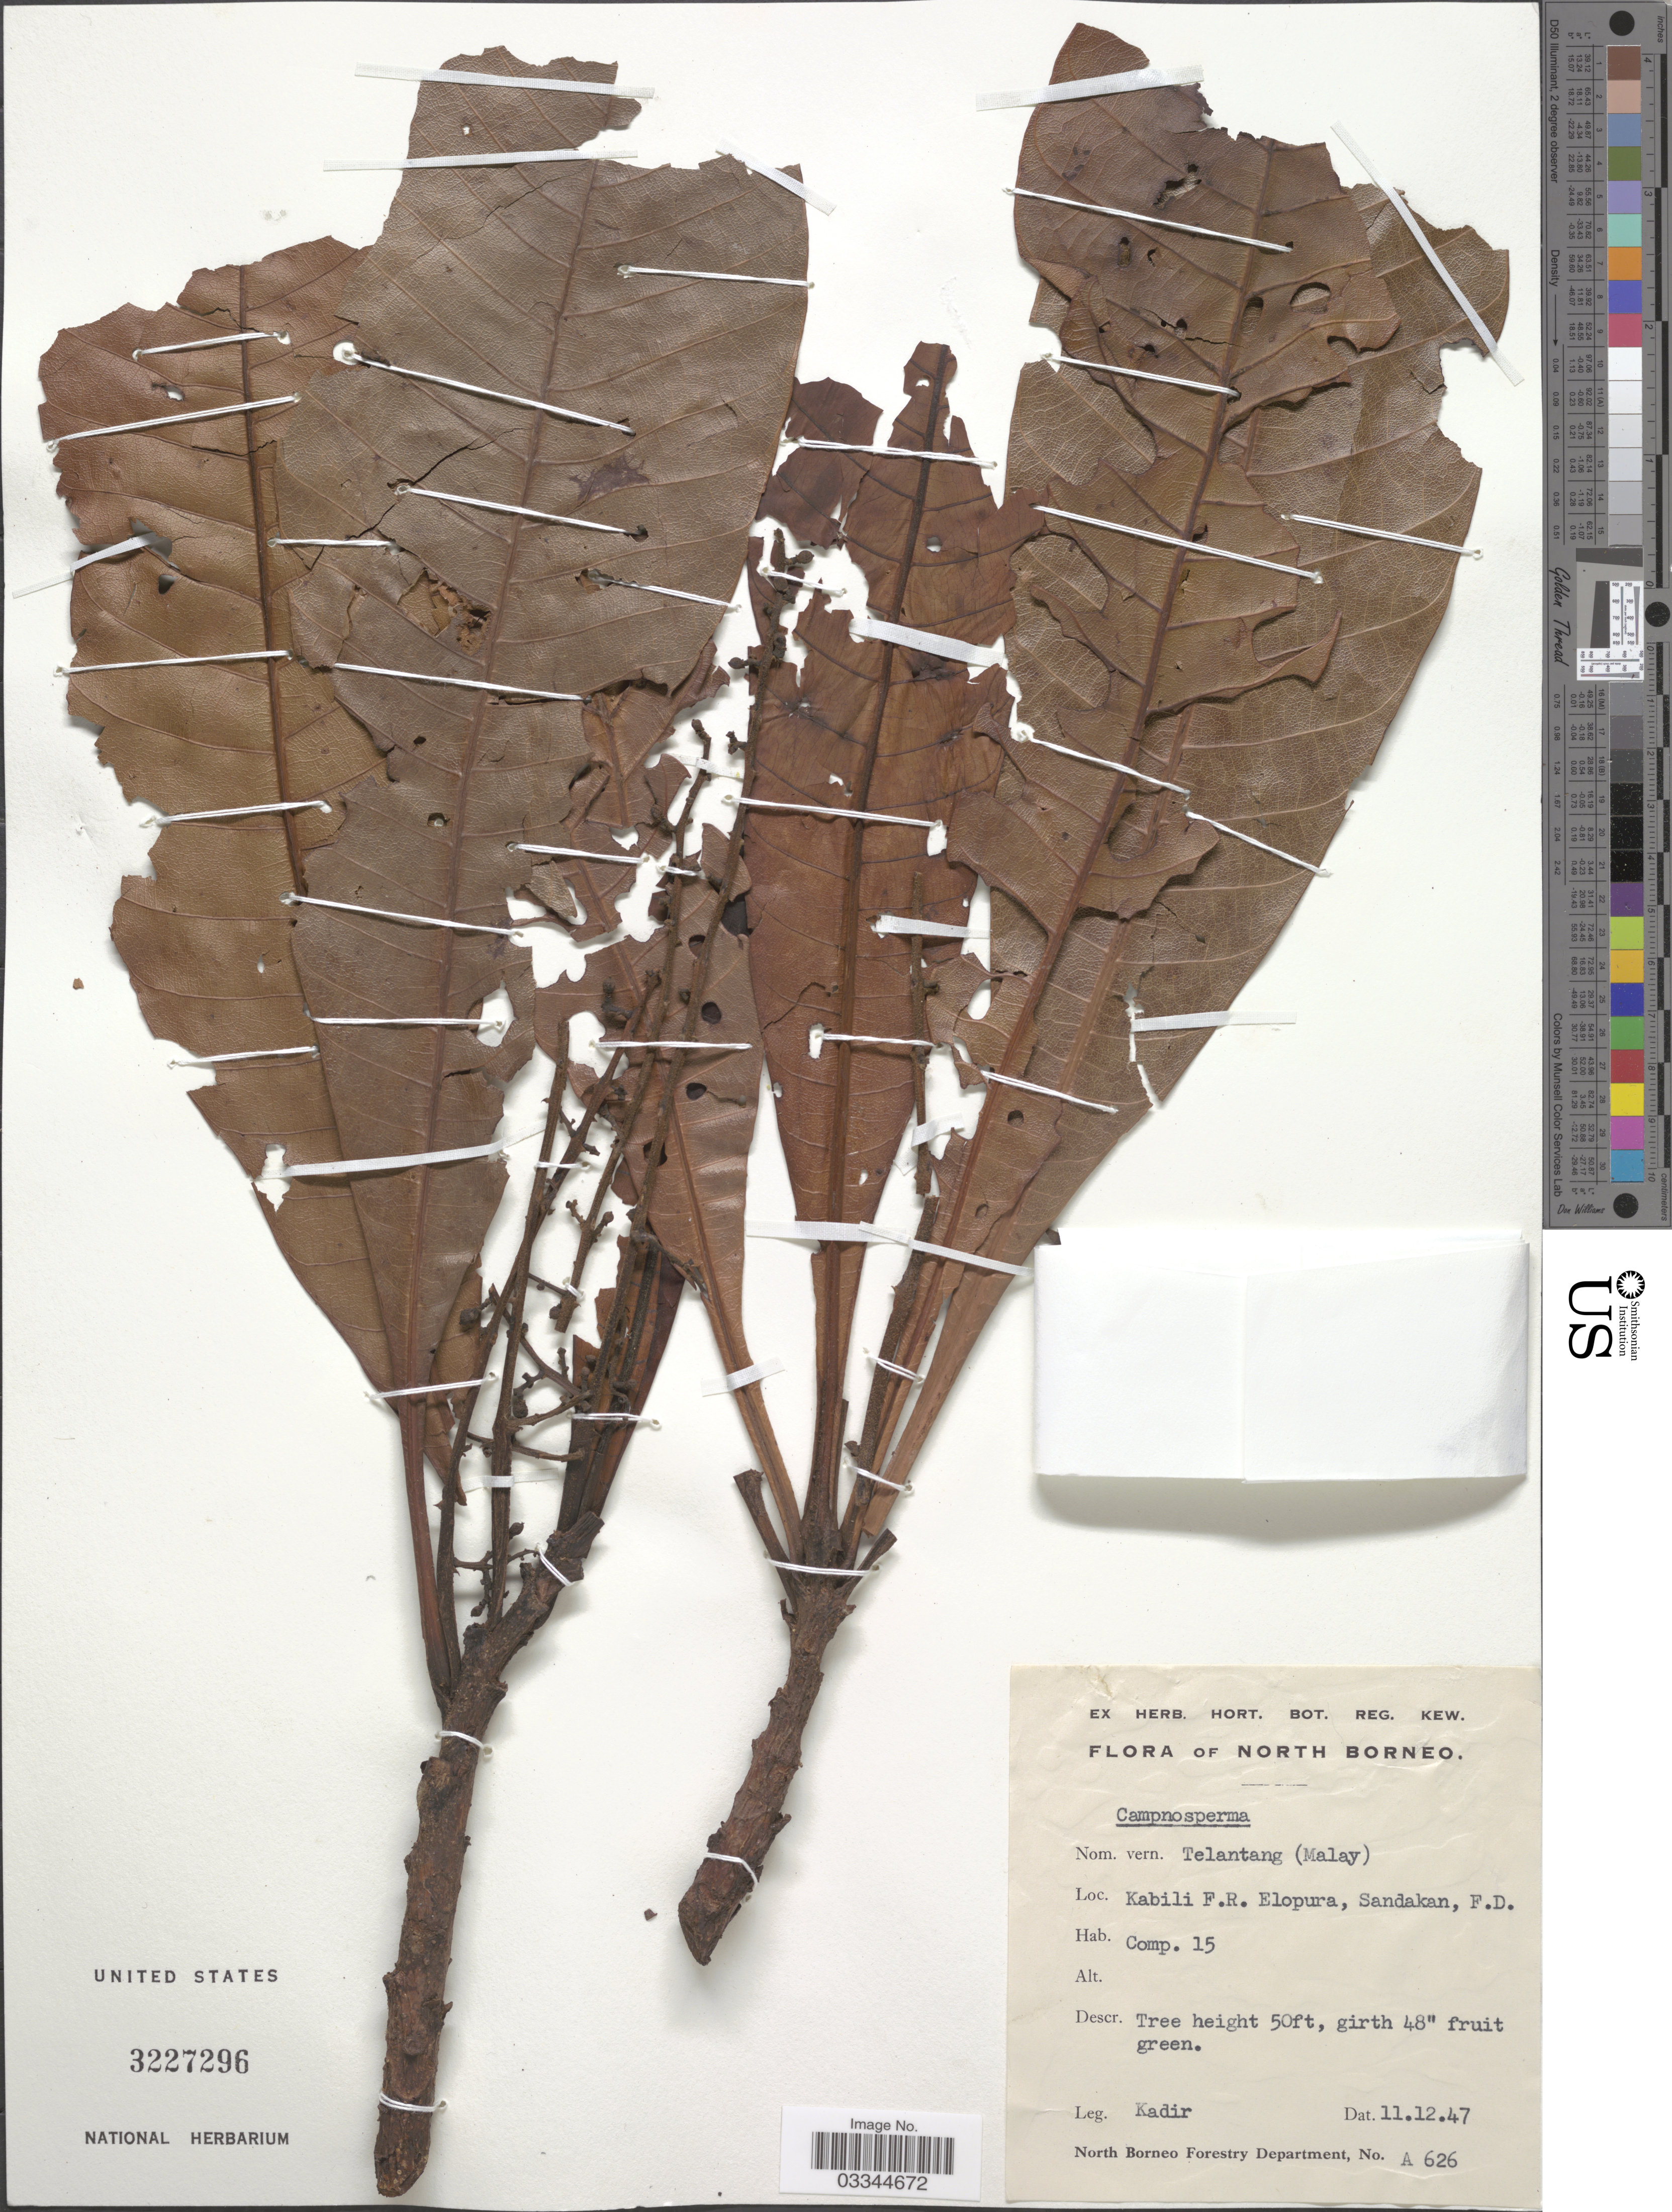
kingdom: Plantae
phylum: Tracheophyta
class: Magnoliopsida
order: Sapindales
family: Anacardiaceae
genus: Campnosperma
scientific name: Campnosperma sp.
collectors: -. Kadir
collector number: A626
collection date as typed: Transcribed d/m/y: 11/12/47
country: Malaysia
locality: North Borneo, Kabili F.R. Elopura, Sandakan, F.D., Comp. 15.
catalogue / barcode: US 3227296